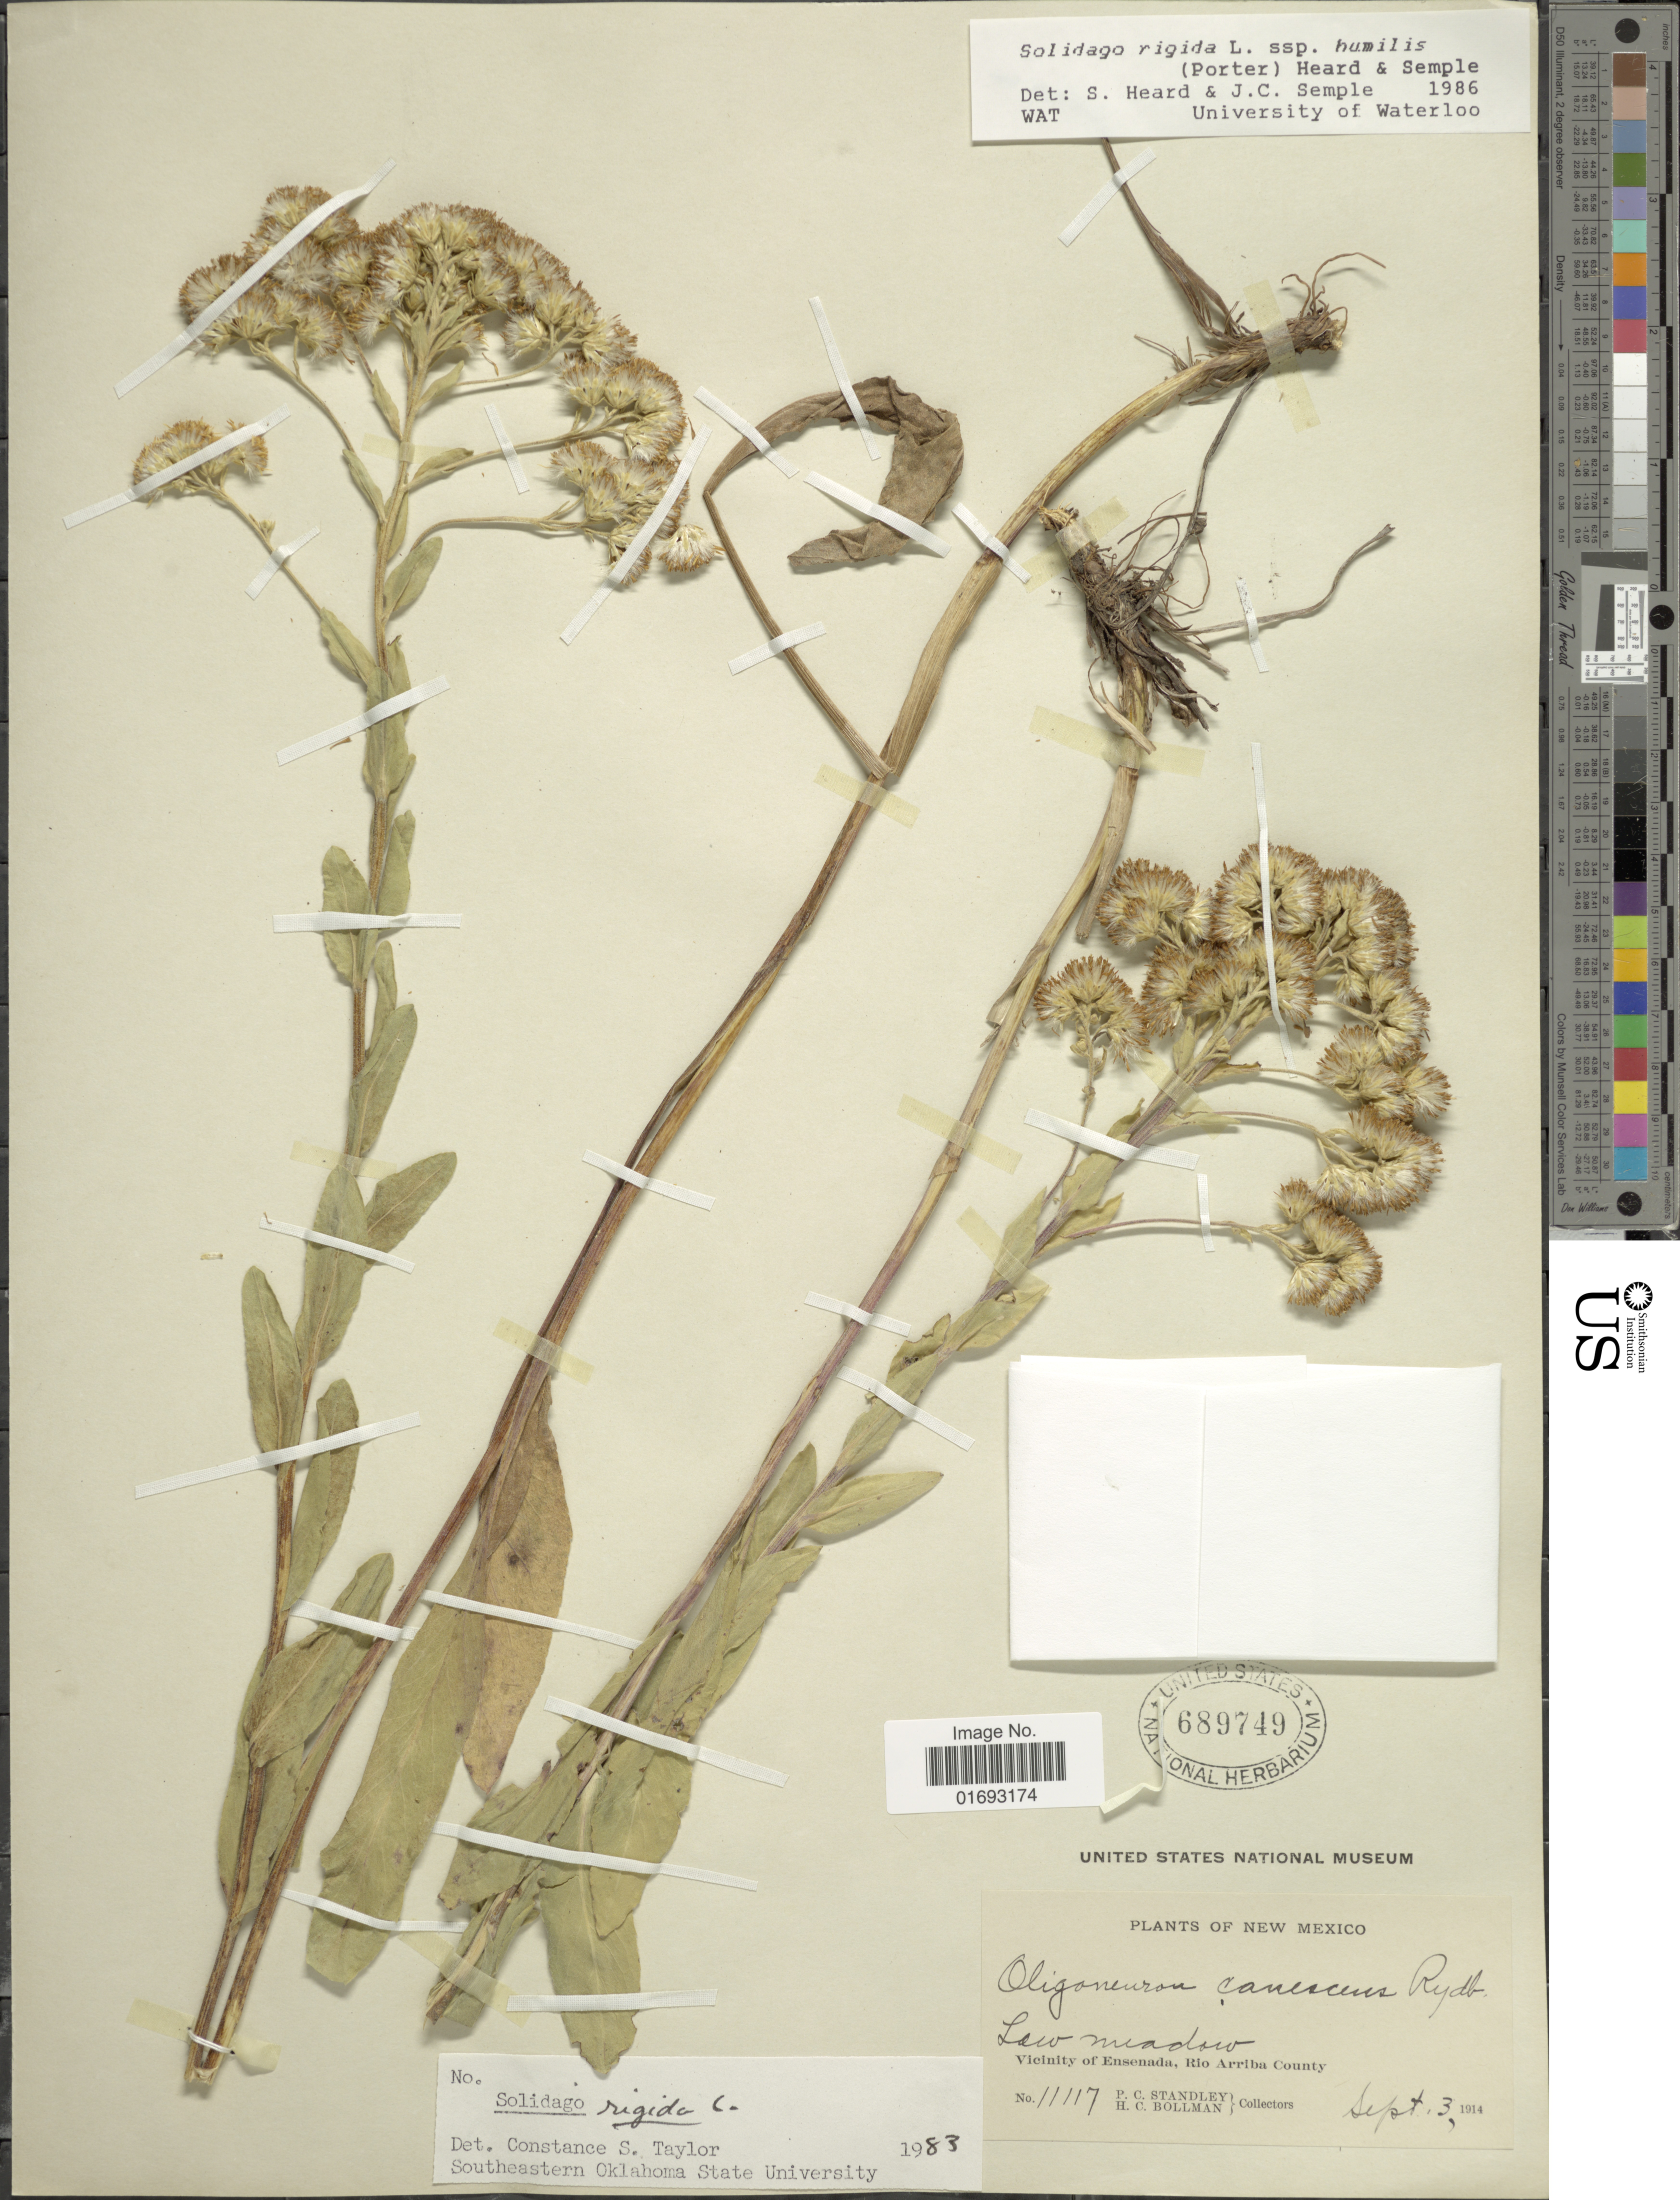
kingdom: Plantae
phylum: Tracheophyta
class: Magnoliopsida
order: Asterales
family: Asteraceae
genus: Oligoneuron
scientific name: Oligoneuron rigidum var. humile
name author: (Porter) G.L. Nesom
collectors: P. C. Standley & H. C. Bollman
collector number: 11117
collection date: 1914-09-03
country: United States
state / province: New Mexico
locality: Low meadow, Vicinity of Ensenada, Rio Arriba County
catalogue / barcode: US 689749